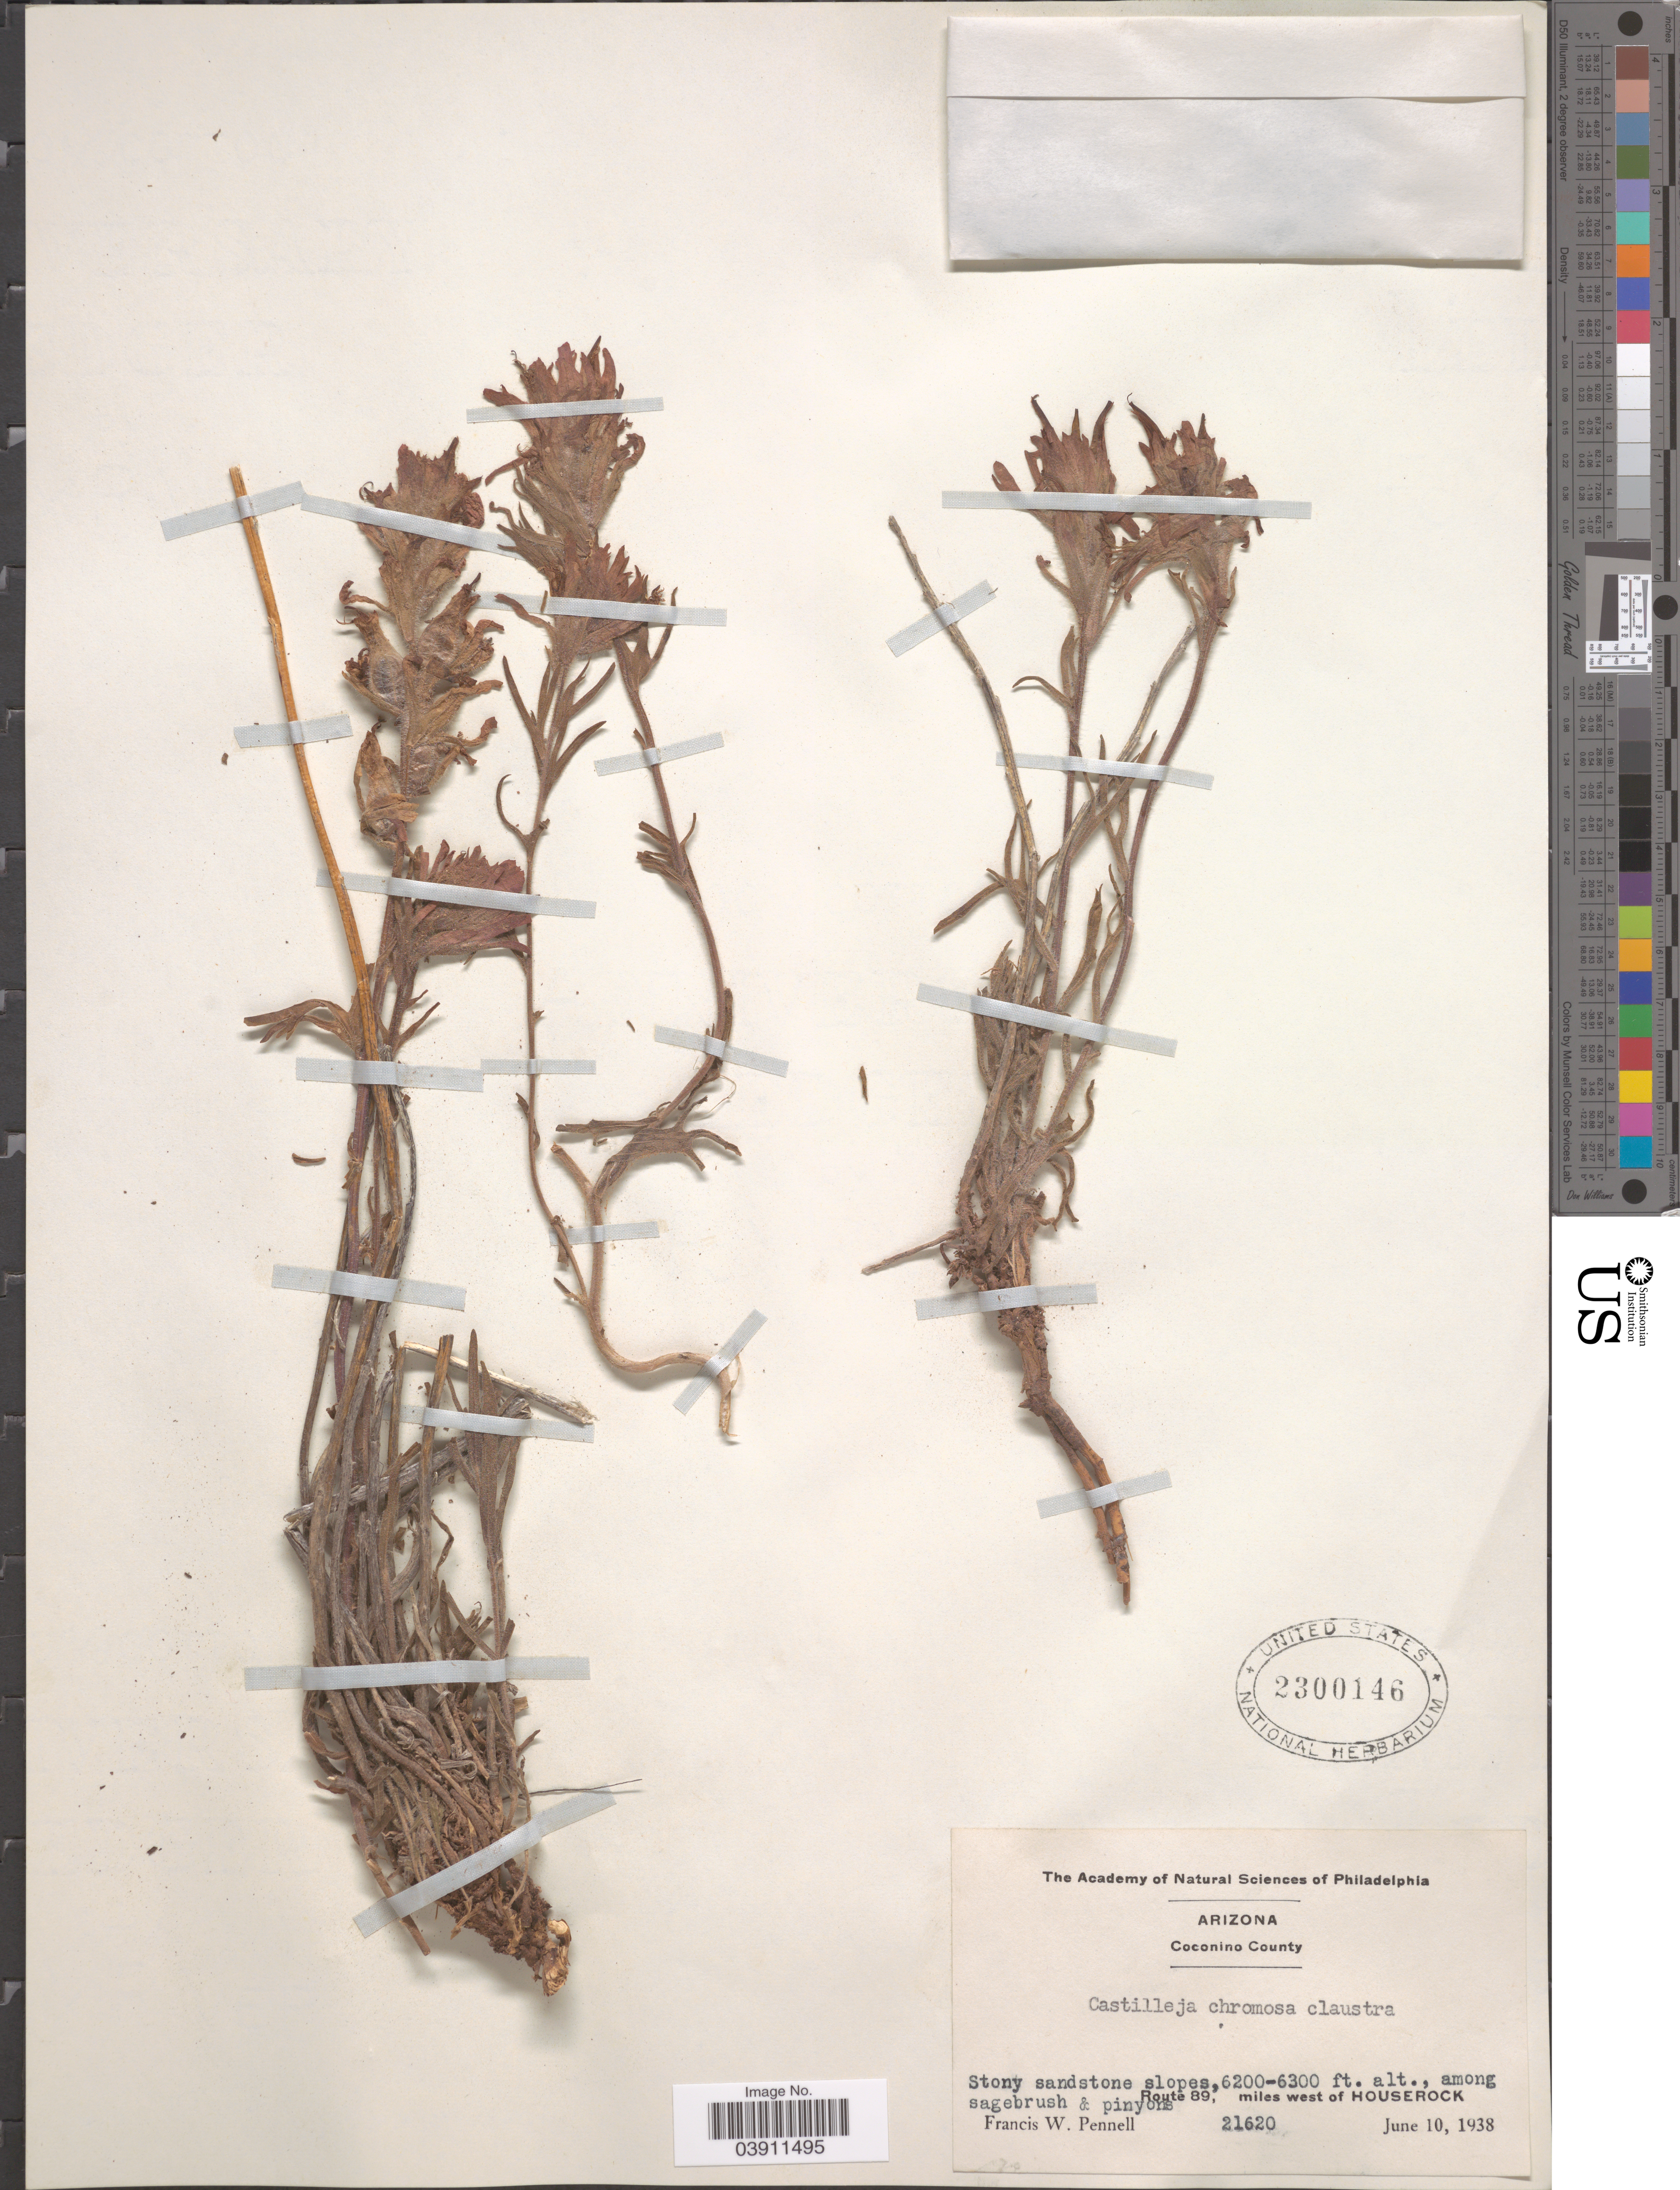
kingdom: Plantae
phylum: Tracheophyta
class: Magnoliopsida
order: Lamiales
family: Orobanchaceae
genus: Castilleja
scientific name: Castilleja chromosa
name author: A. Nelson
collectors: F. W. Pennell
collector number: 21620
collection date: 1938-06-10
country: United States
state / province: Arizona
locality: Coconino County. Route 89, miles west of Houserock.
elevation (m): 1890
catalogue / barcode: US 2300146